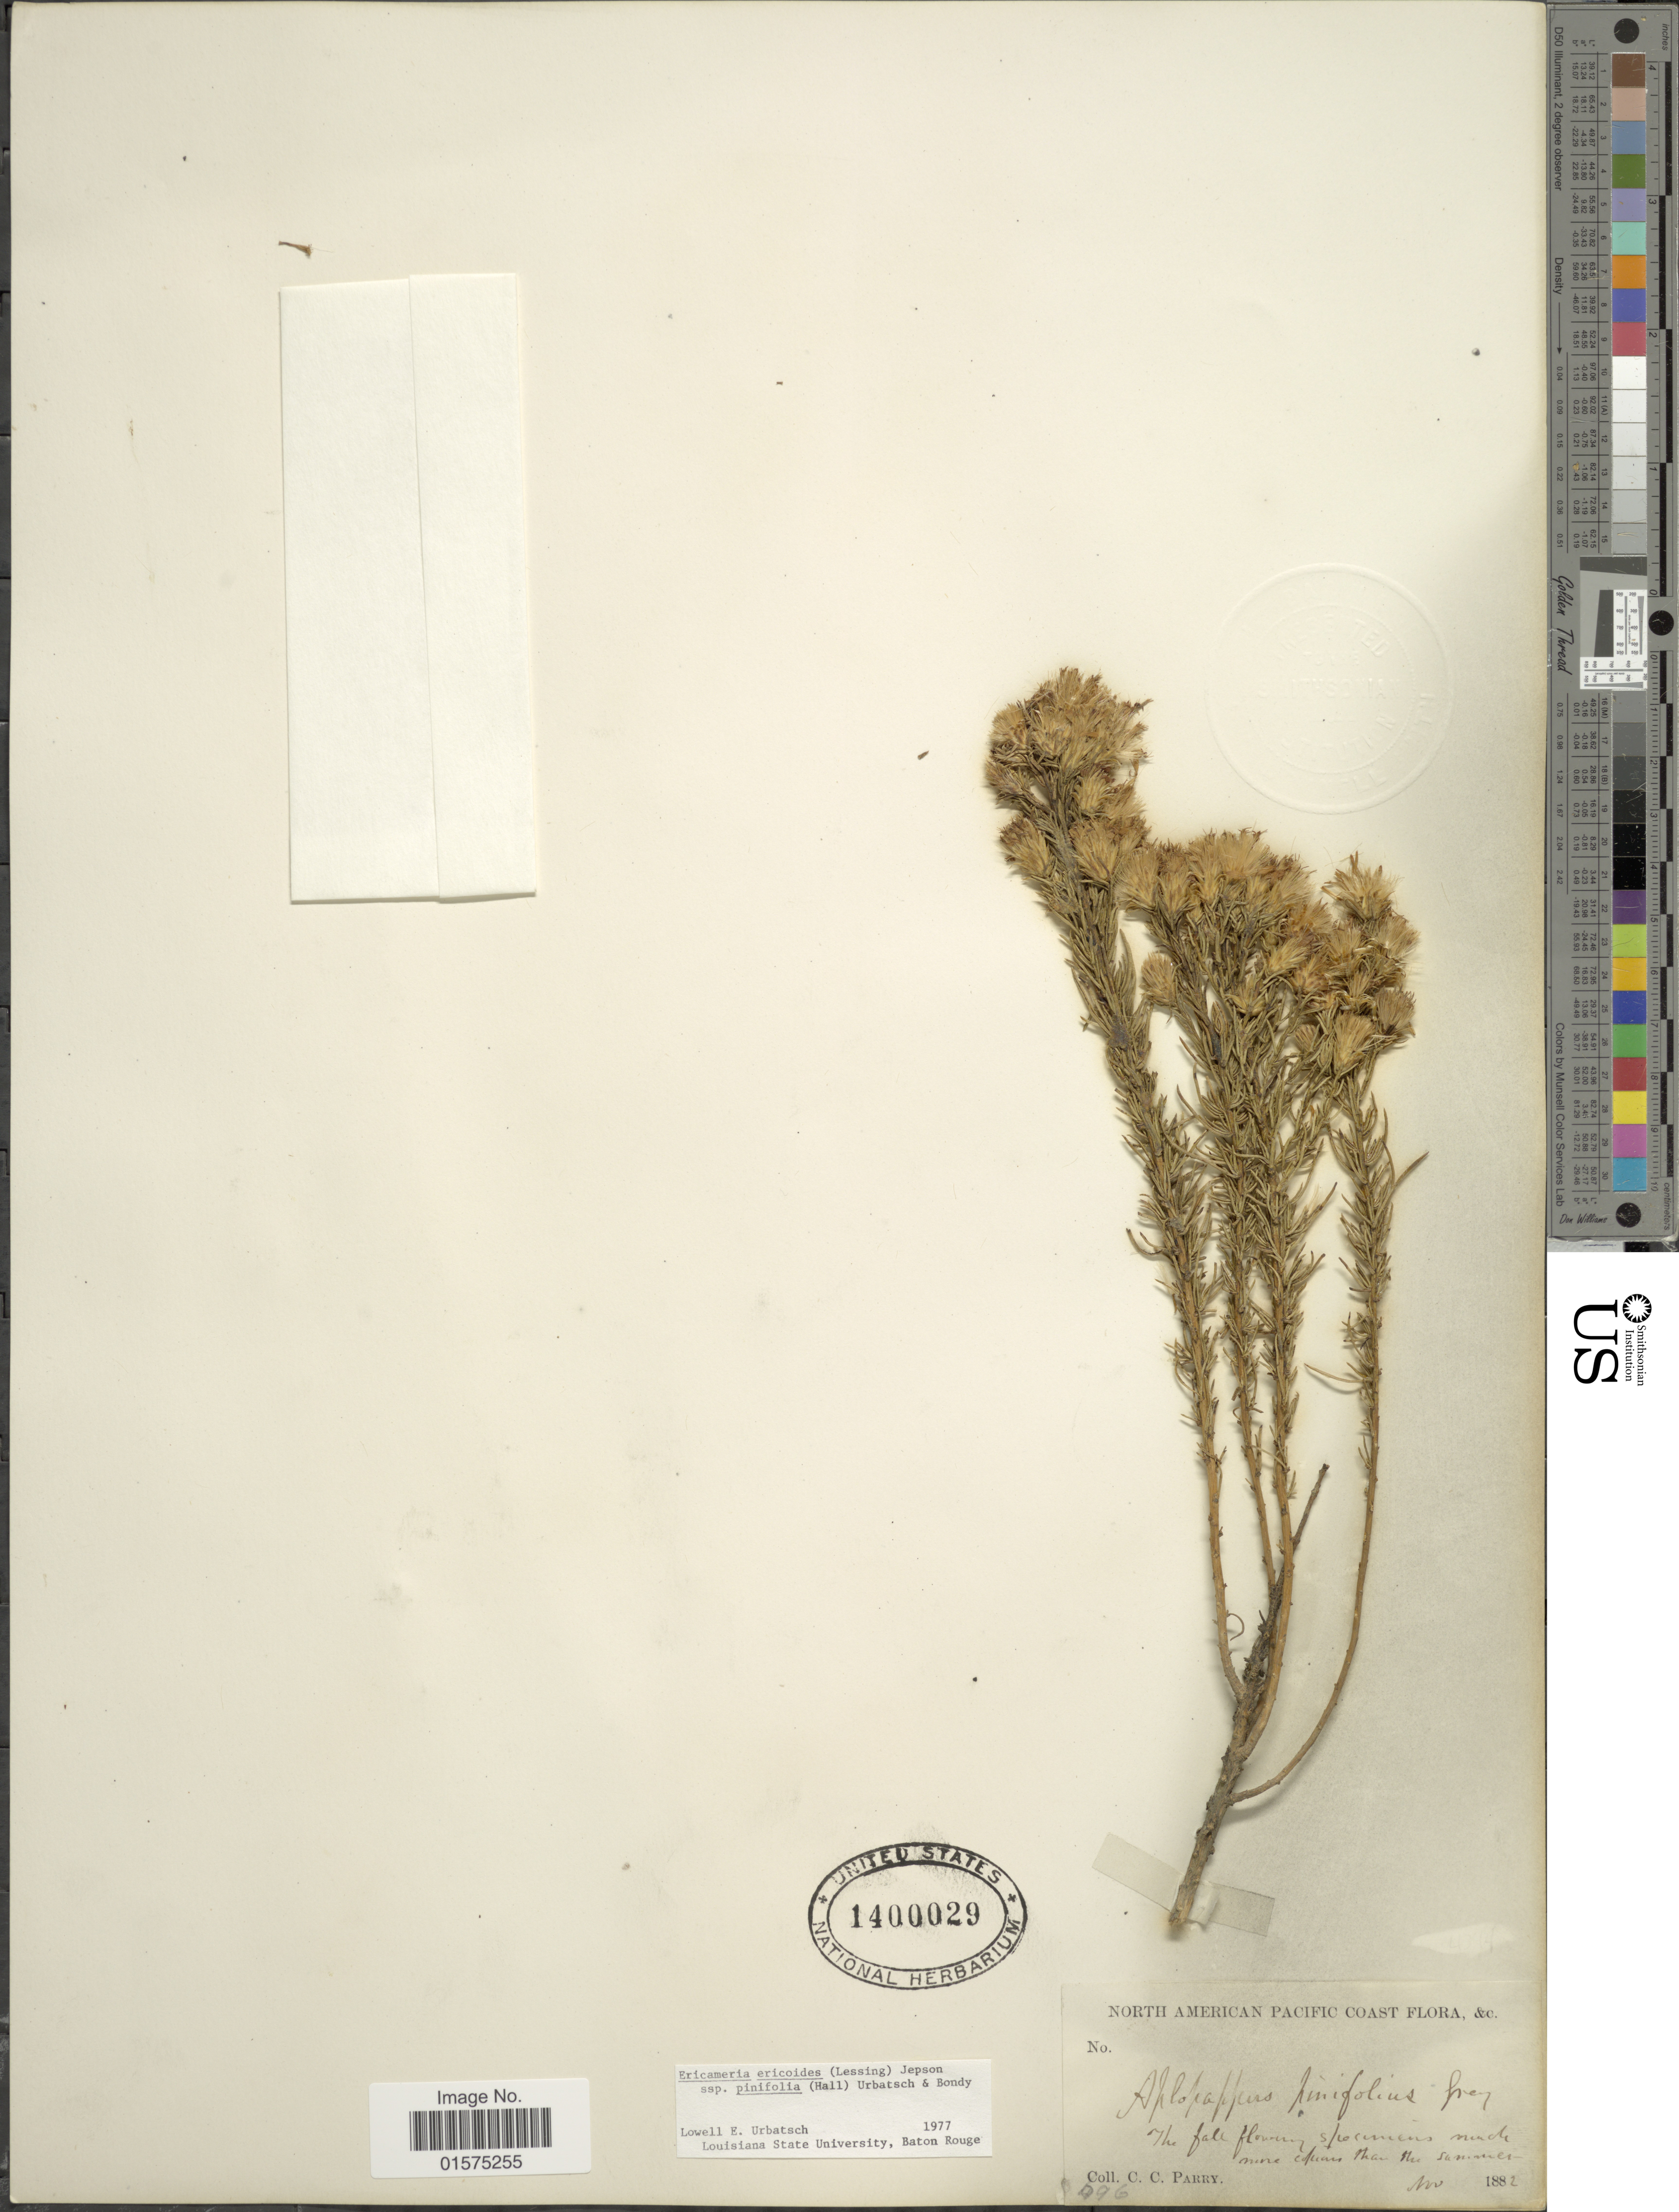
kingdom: Plantae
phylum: Tracheophyta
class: Magnoliopsida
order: Asterales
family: Asteraceae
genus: Ericameria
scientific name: Ericameria pinifolia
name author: (A. Gray) Hall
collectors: C. C. Parry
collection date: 1882-11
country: United States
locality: North American Pacific Coast, &c.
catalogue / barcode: US 1400029